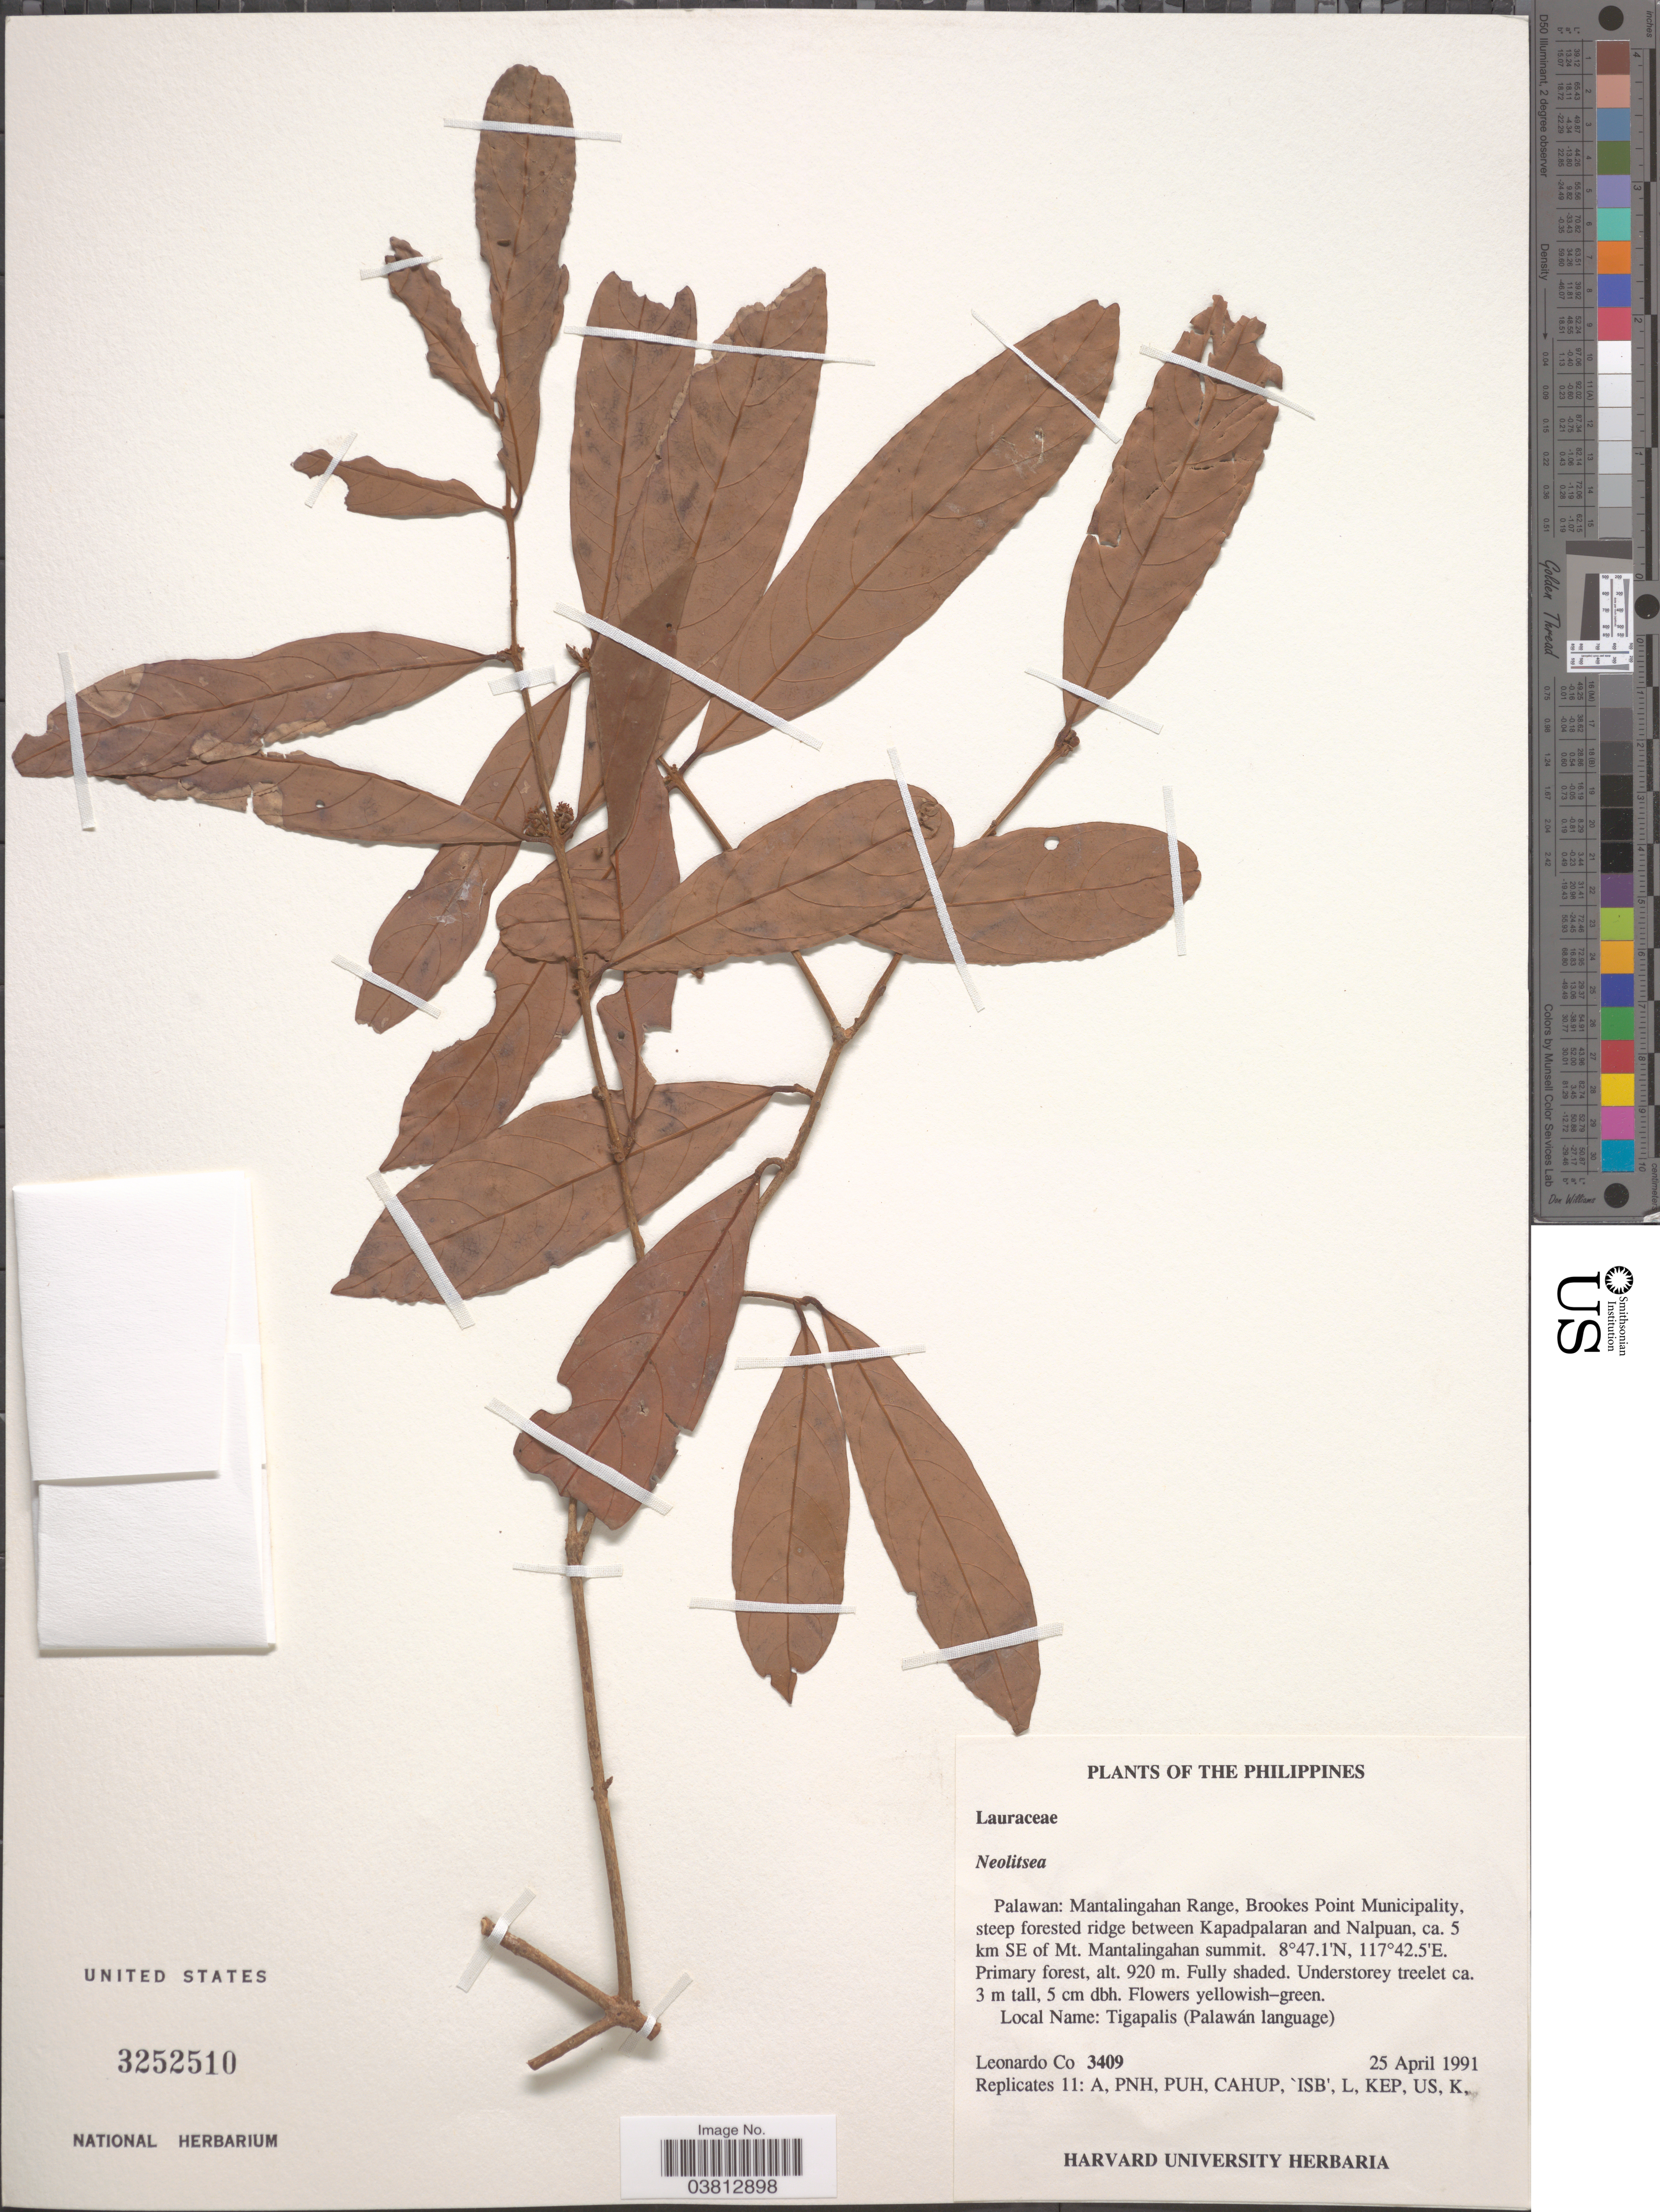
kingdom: Plantae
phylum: Tracheophyta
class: Magnoliopsida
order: Laurales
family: Lauraceae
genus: Neolitsea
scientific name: Neolitsea sp.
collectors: L. Co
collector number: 3409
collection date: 1991-04-25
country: Philippines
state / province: Mimaropa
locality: Palawan: Mantalingahan Range, Brookes Point Municipality, steep forested ridge between Kapadpalaran and Nalpuan, ca. 5 km SE of Mt. Mantalingahan summit.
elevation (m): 920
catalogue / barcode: US 3252510